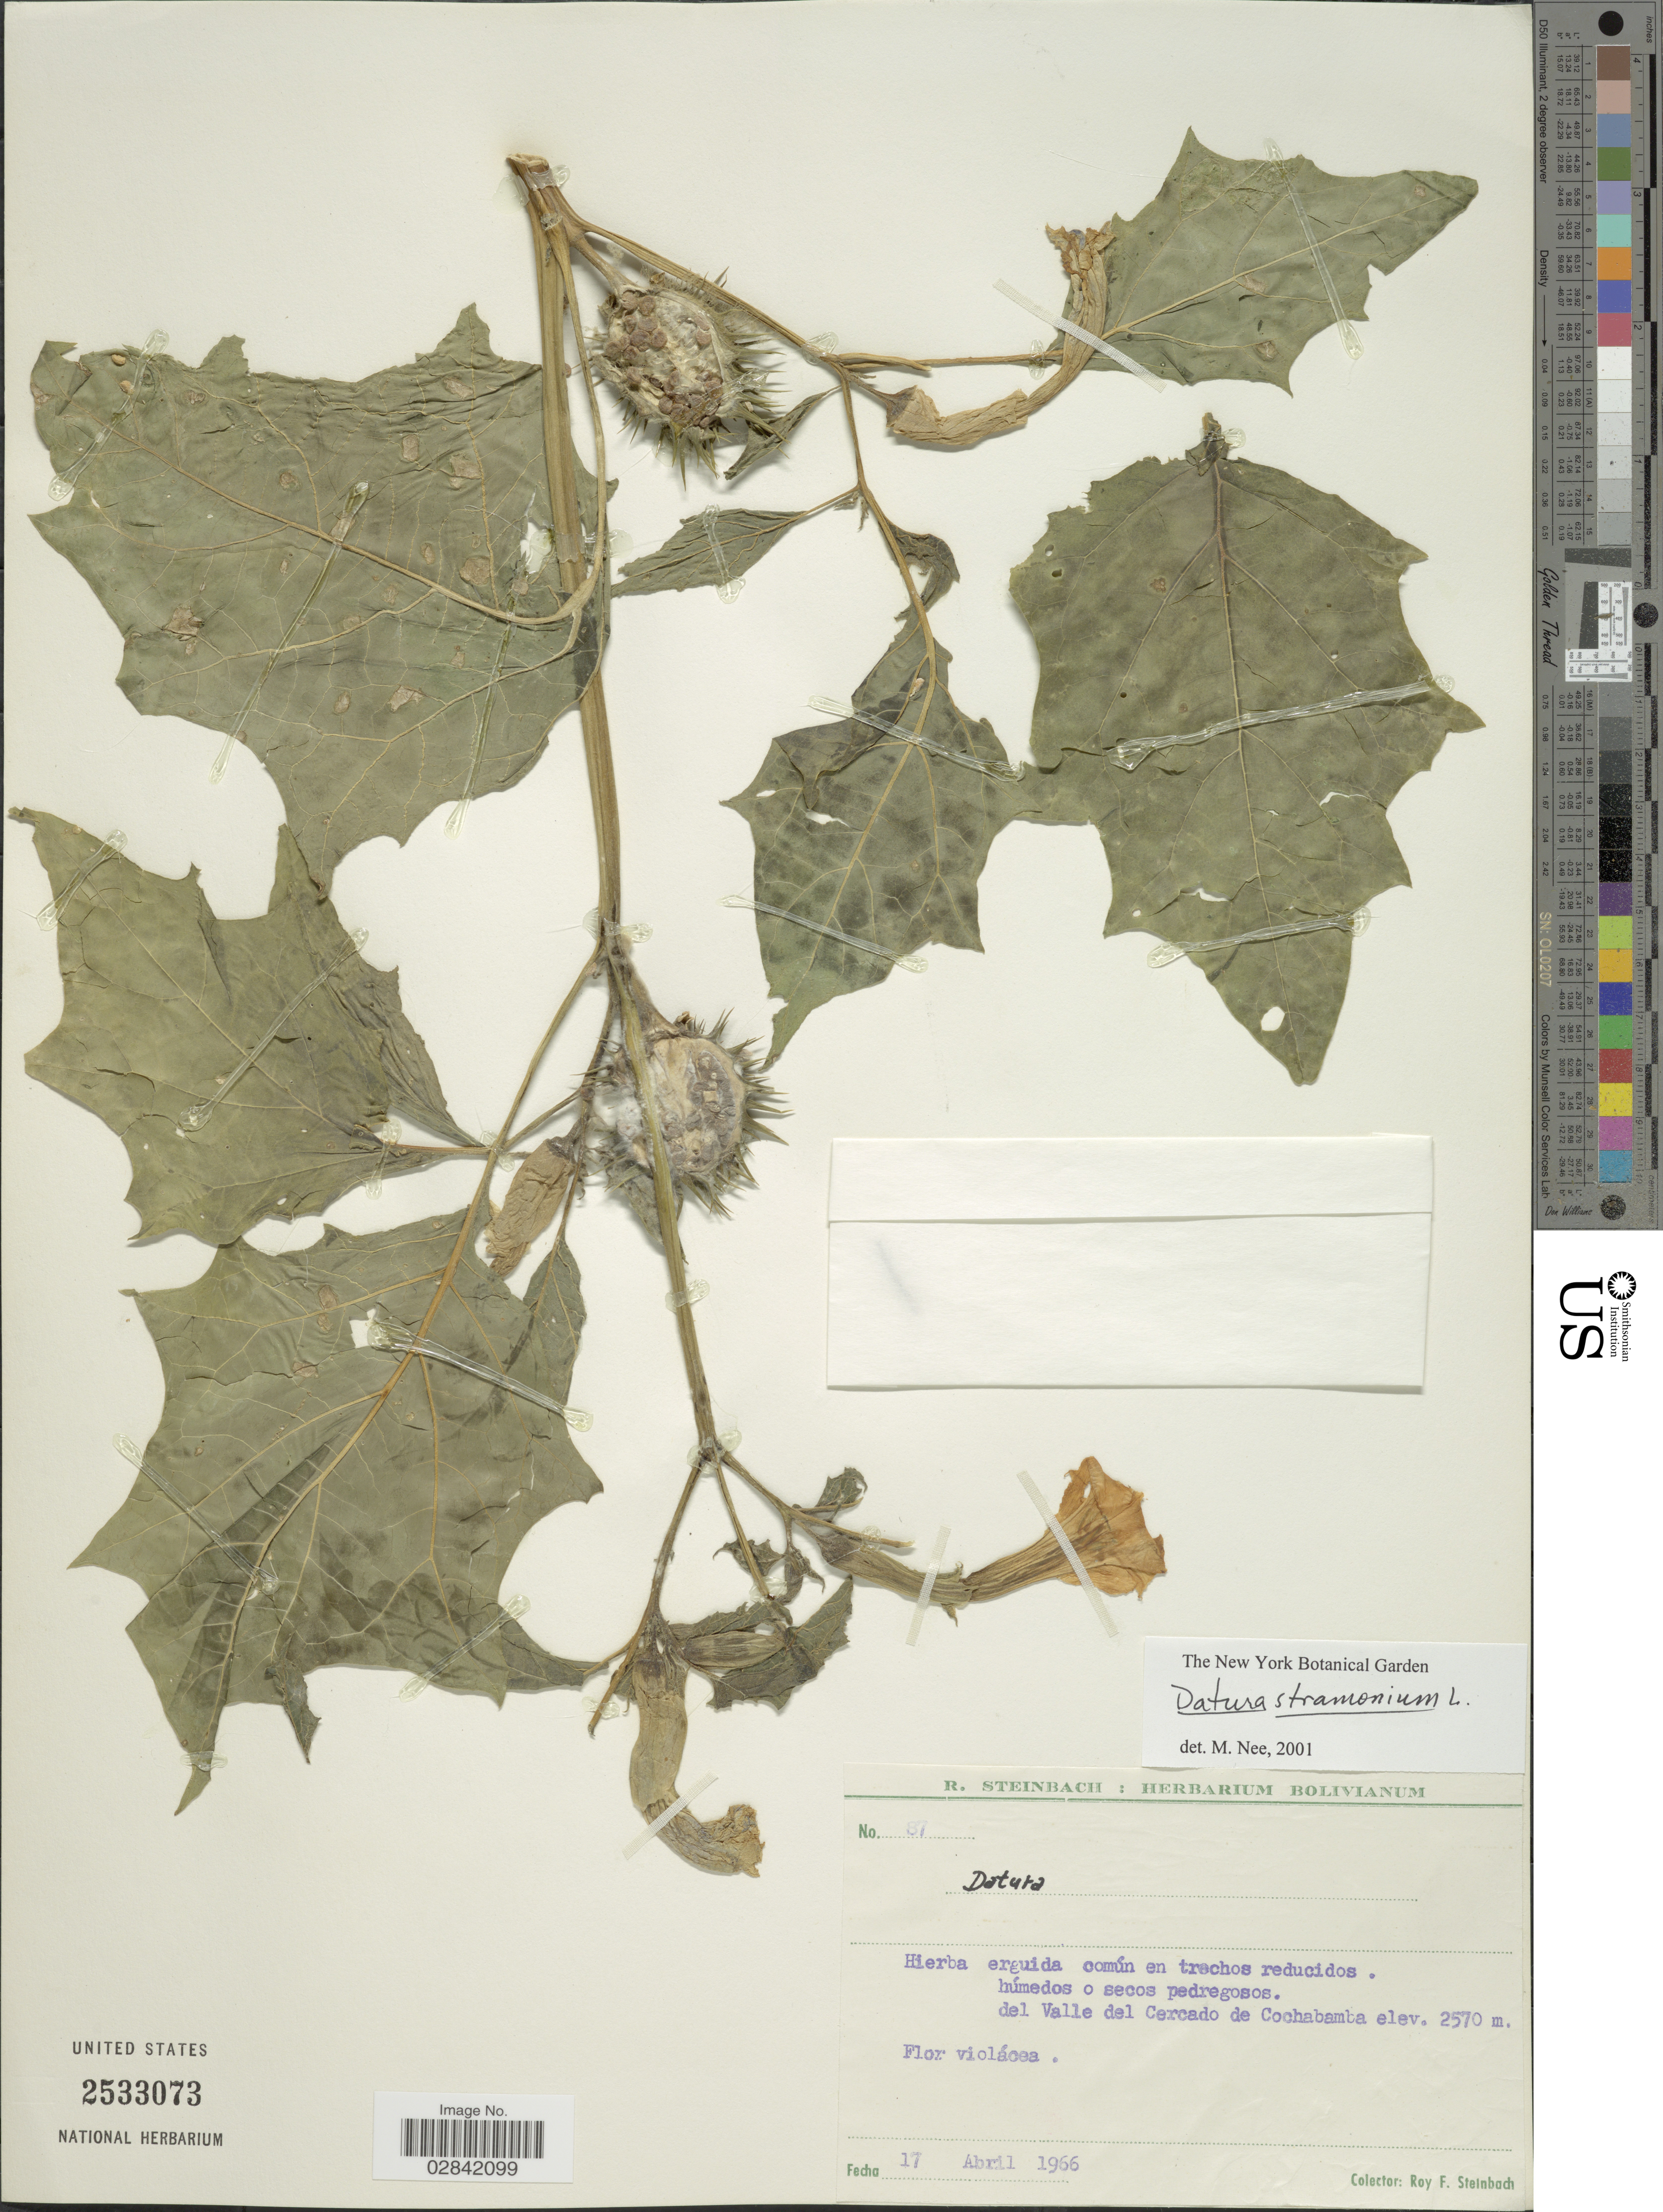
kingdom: Plantae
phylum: Tracheophyta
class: Magnoliopsida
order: Solanales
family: Solanaceae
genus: Datura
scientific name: Datura stramonium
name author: L.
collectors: R. F. Steinbach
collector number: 87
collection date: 1966-04-17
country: Bolivia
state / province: Cochabamba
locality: Del Valle del Cercado de Cochabamba.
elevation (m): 2570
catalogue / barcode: US 2533073